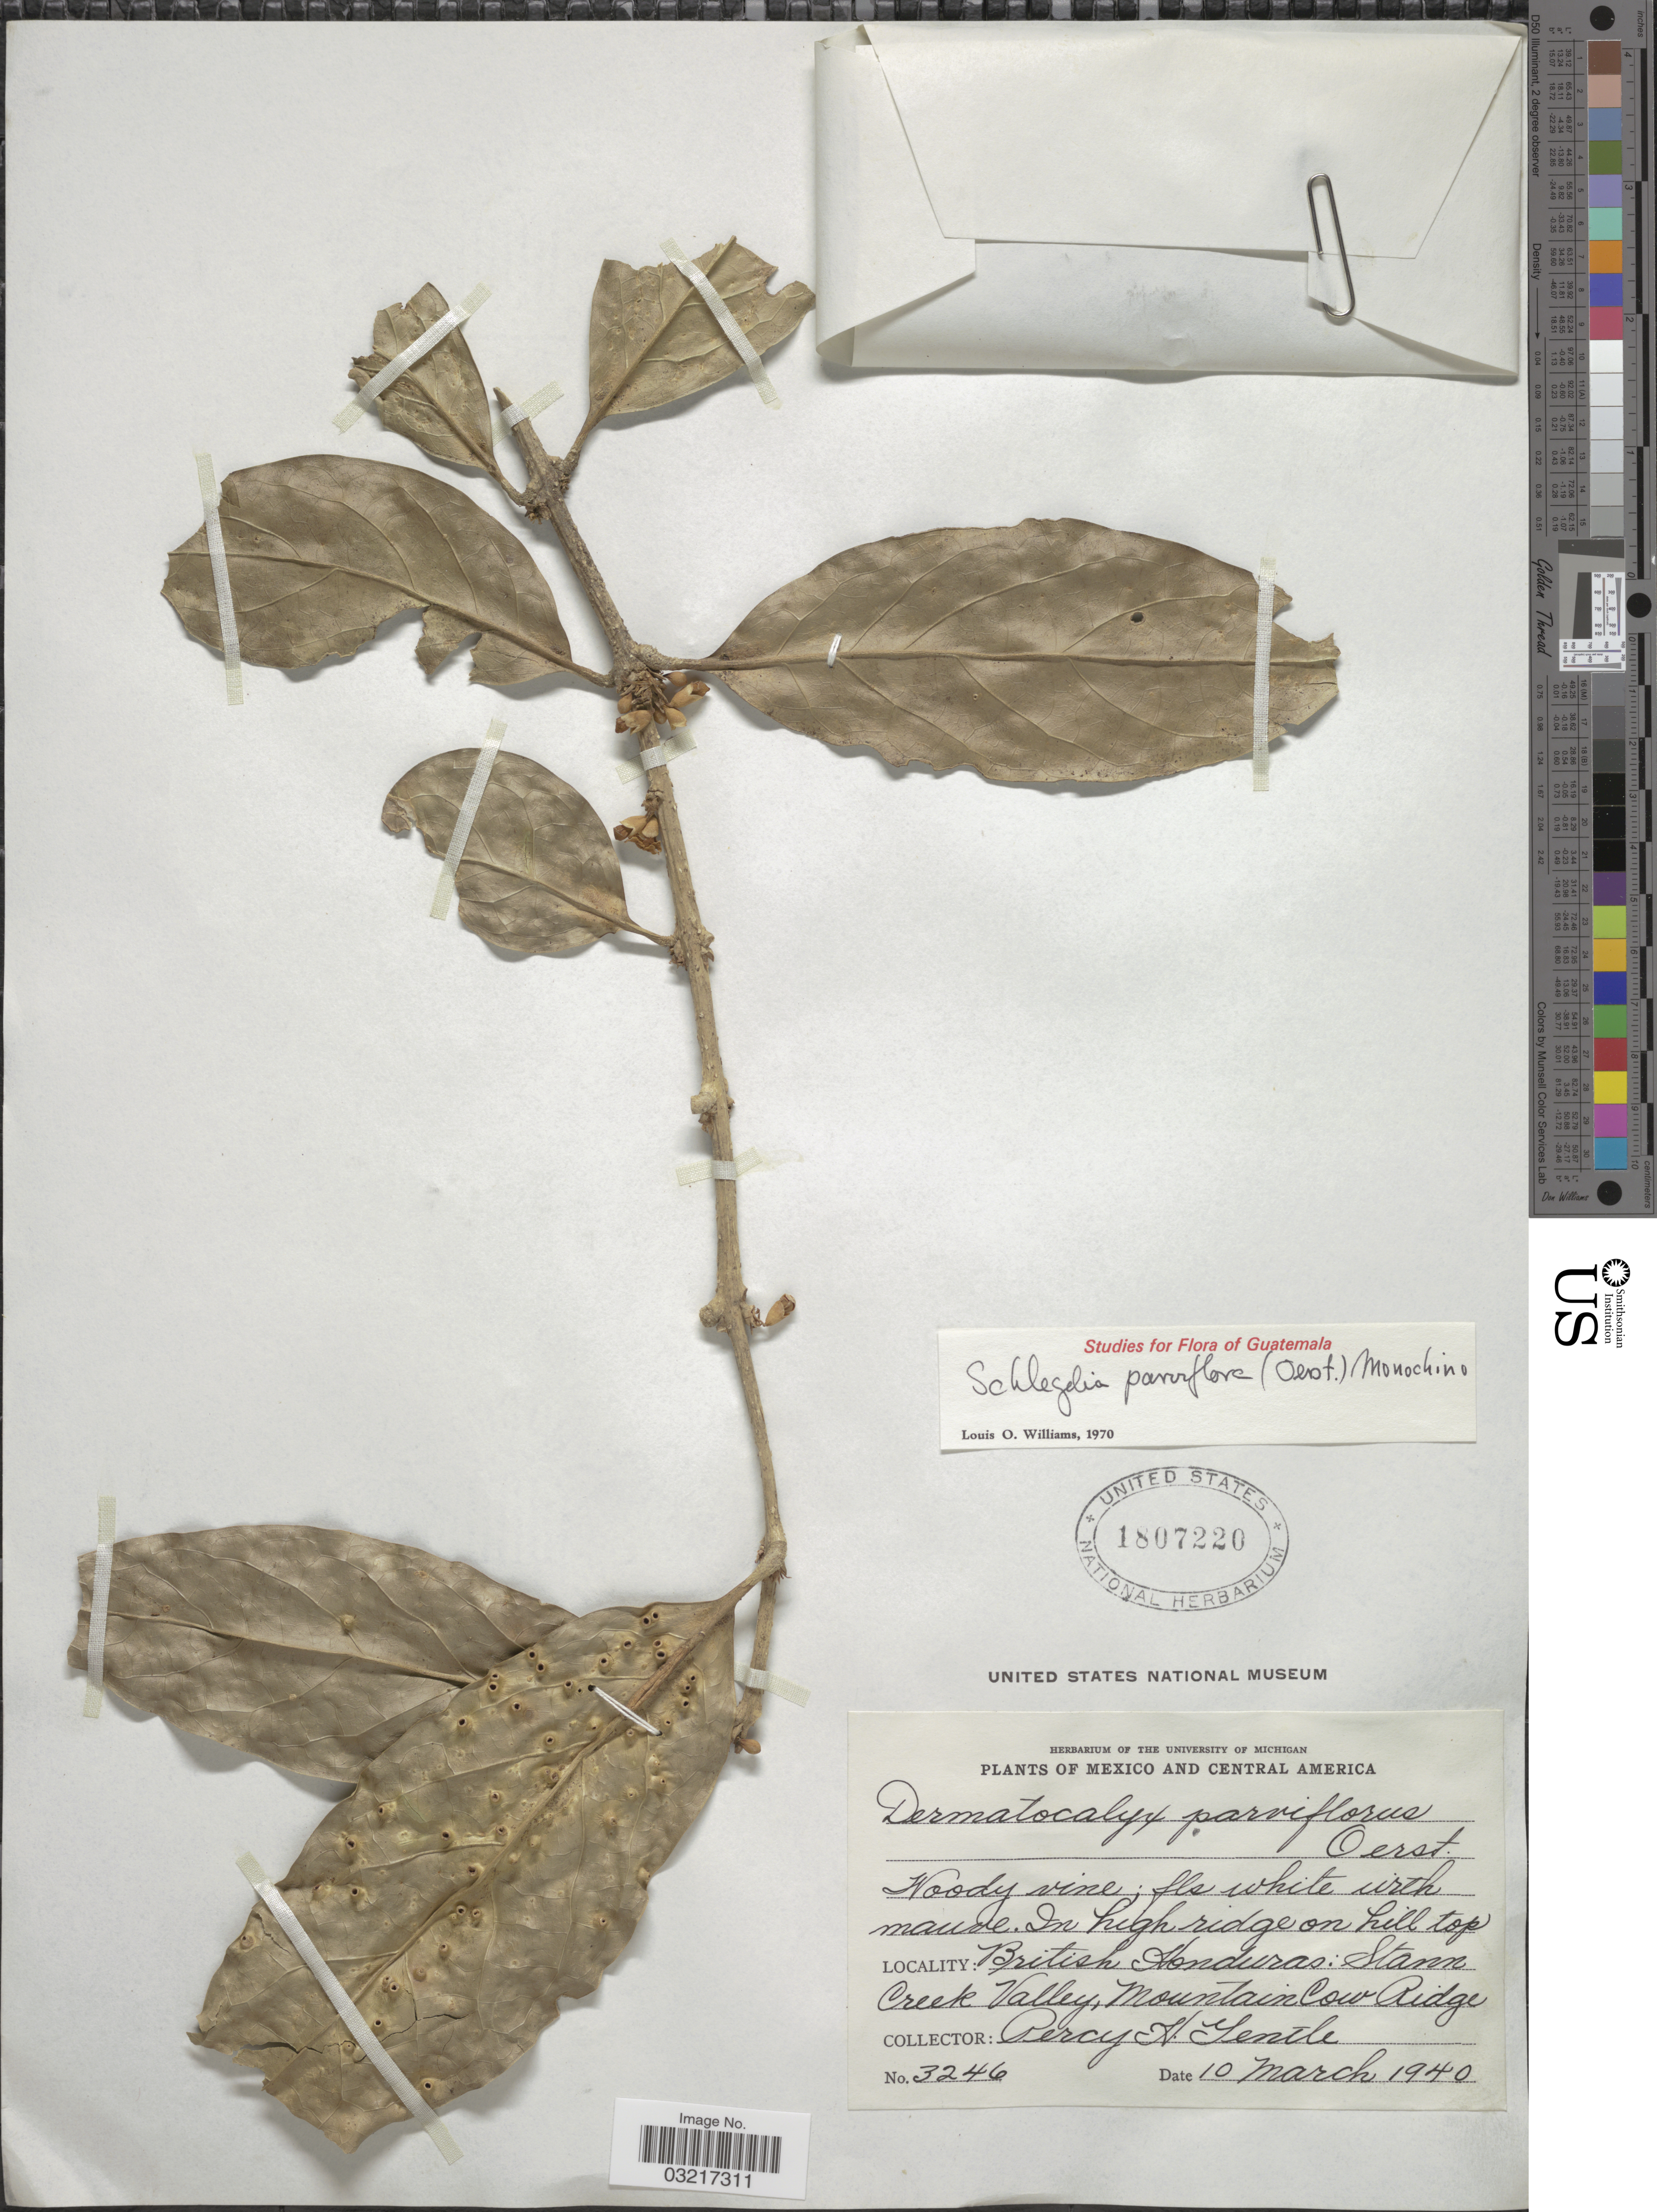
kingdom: Plantae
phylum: Tracheophyta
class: Magnoliopsida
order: Lamiales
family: Schlegeliaceae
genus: Schlegelia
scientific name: Schlegelia parviflora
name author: (Oerst.) Monach.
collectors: P. H. Gentle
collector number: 3246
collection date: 1940-03-10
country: Belize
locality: British Honduras: Stann Creek Valley, Mountain Cow Ridge.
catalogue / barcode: US 1807220